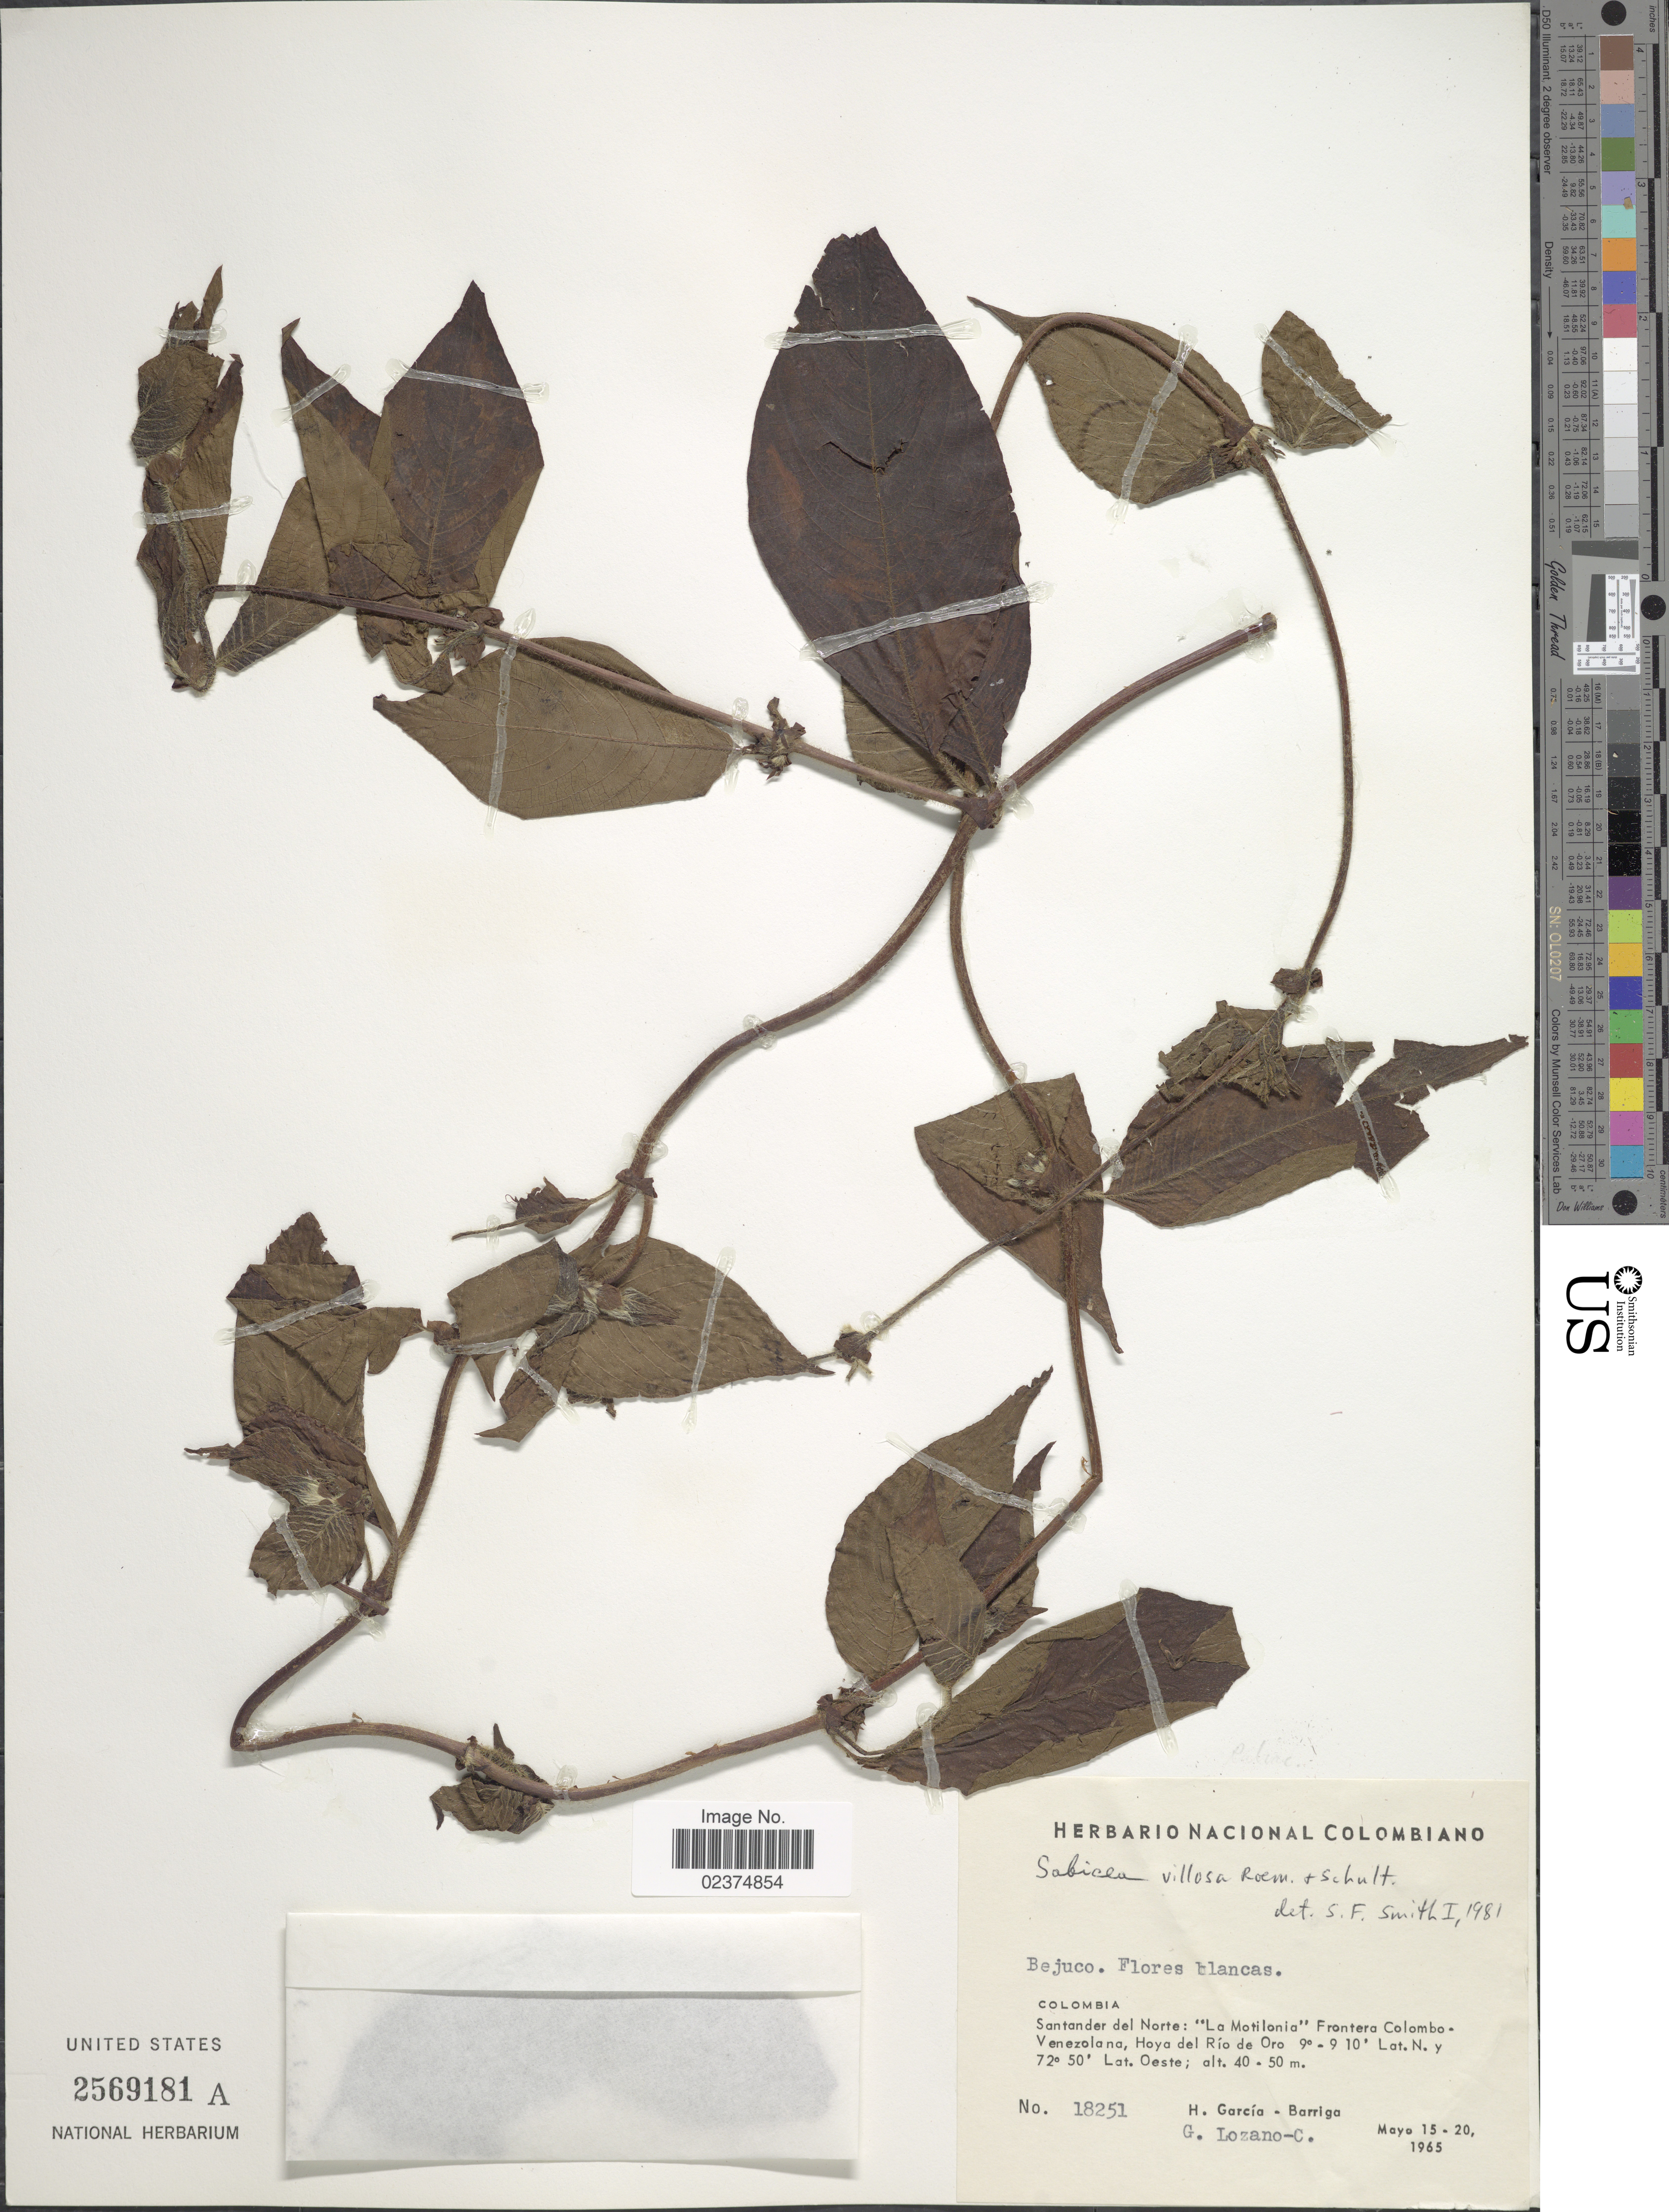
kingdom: Plantae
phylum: Tracheophyta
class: Magnoliopsida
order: Gentianales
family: Rubiaceae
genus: Sabicea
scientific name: Sabicea villosa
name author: Willd. ex Roem. & Schult.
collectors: H. García Barriga & G. Lozano-Contreras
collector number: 18251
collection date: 1965-05-15/1965-05-20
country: Colombia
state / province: Norte de Santander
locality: Santander del Norte: "La Motilonia"Frontera Colombo- Venezolana, Hoya del Rio de Oro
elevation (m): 40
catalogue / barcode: US 2569181A